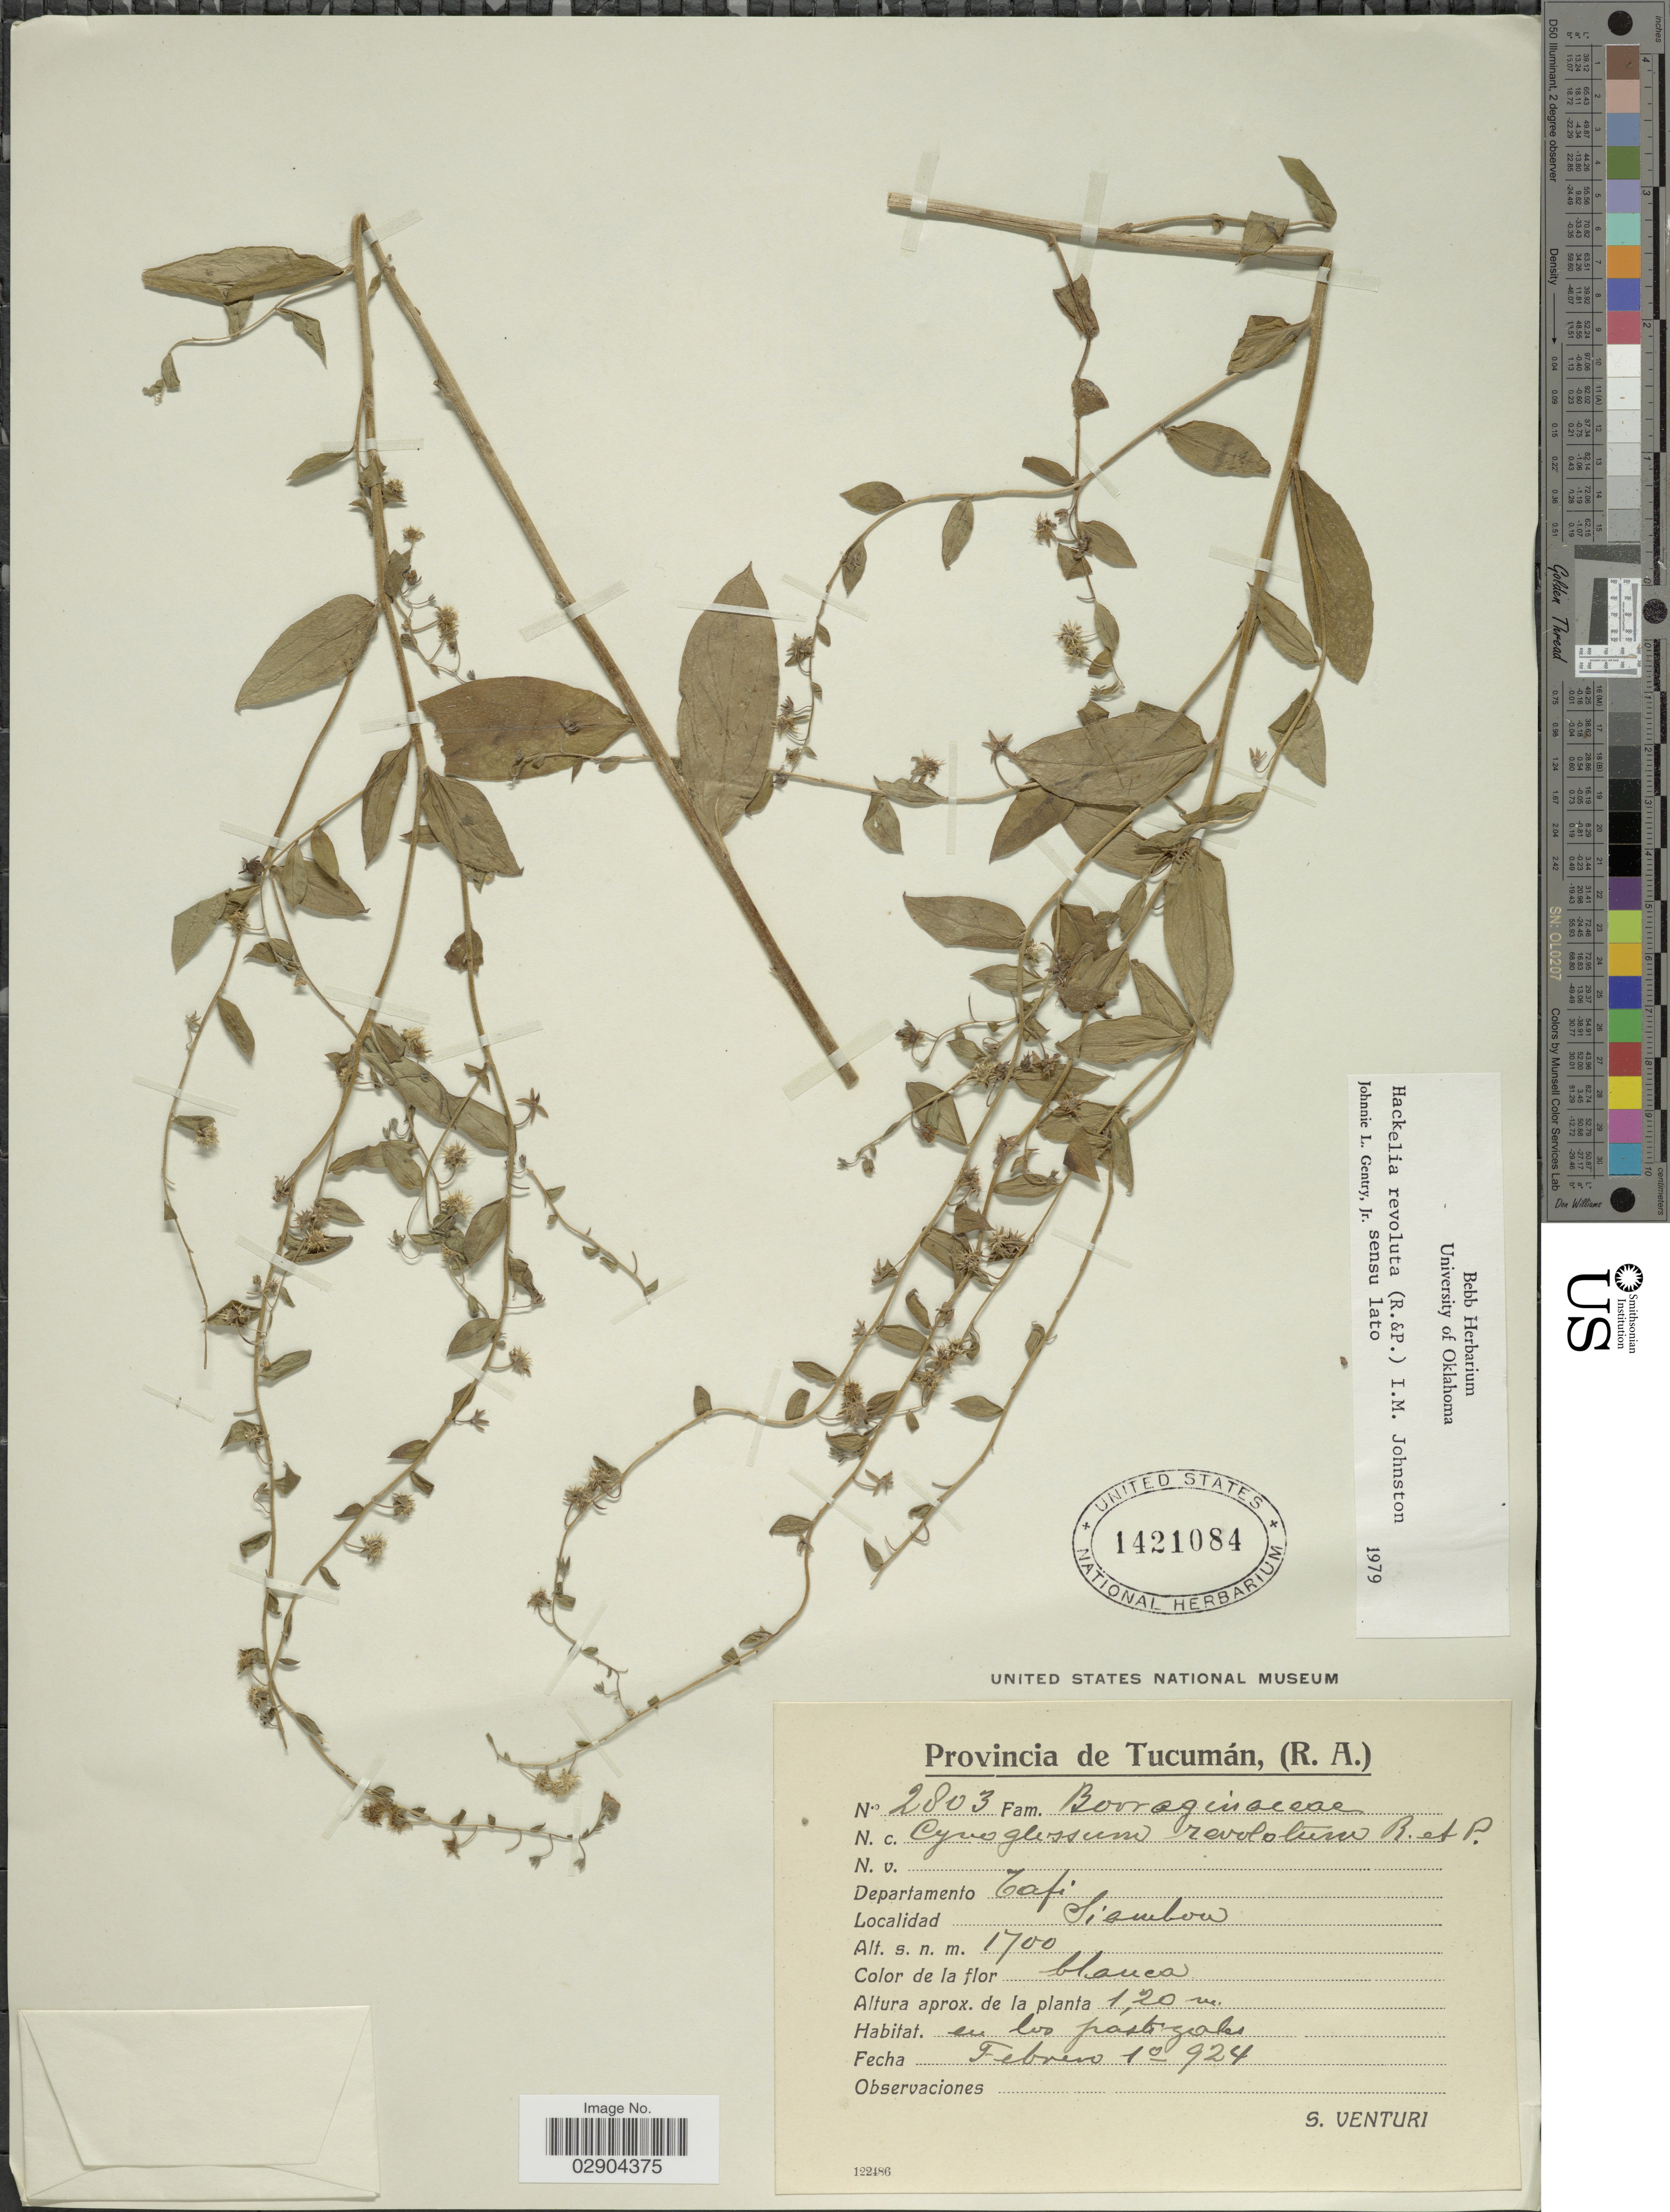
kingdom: Plantae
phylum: Tracheophyta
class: Magnoliopsida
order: Boraginales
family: Boraginaceae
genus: Hackelia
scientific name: Hackelia revoluta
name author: (Ruiz & Pav.) I.M. Johnst.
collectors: S. Venturi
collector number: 2803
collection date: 1924-02-01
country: Argentina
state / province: Tucuman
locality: Provincia de Tucumán, (R.A.). Departamento Tafi. Siamboa.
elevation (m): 1700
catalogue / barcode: US 1421084